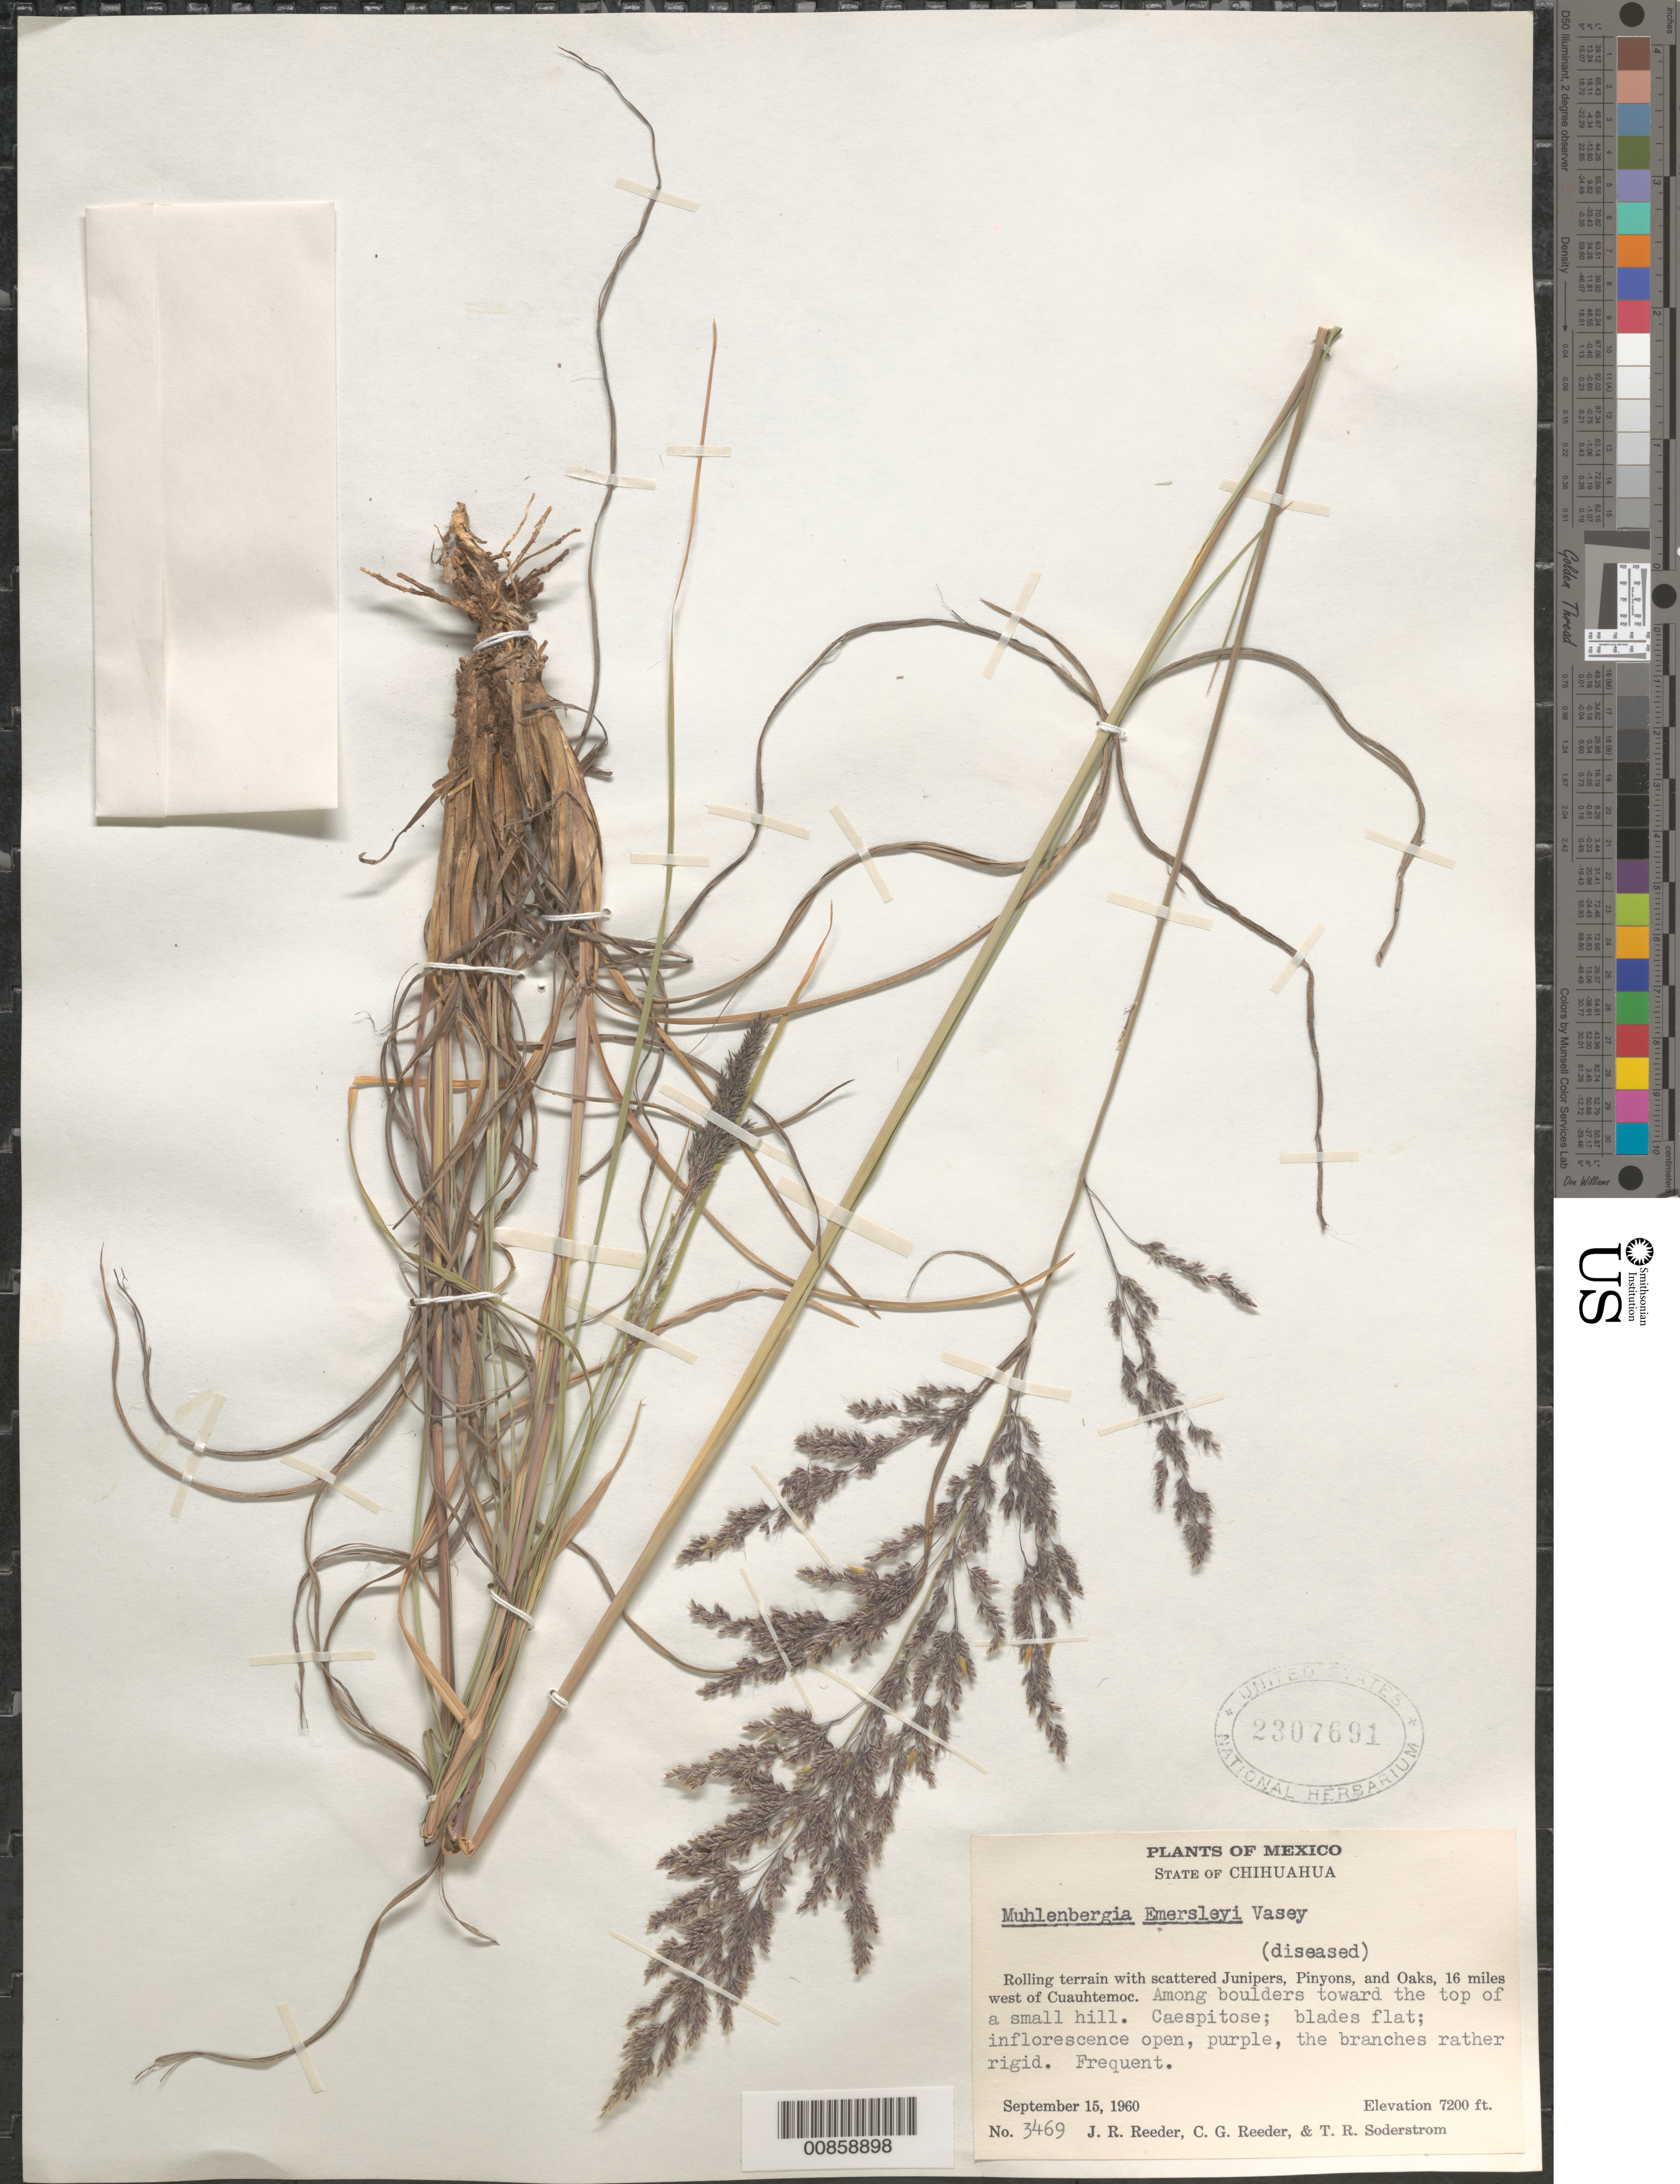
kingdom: Plantae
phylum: Tracheophyta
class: Liliopsida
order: Poales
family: Poaceae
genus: Muhlenbergia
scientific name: Muhlenbergia emersleyi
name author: Vasey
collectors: J. R. Reeder, C. G. Reeder & T. R. Soderstrom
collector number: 3469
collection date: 1960-09-15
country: Mexico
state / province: Chihuahua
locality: Rolling terrain with scattered Junipers, Pinyons, and Oaks, 16 miles west of Cuauhtemoc. Among boulders toward the top of a small hill.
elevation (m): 2195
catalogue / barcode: US 2307691